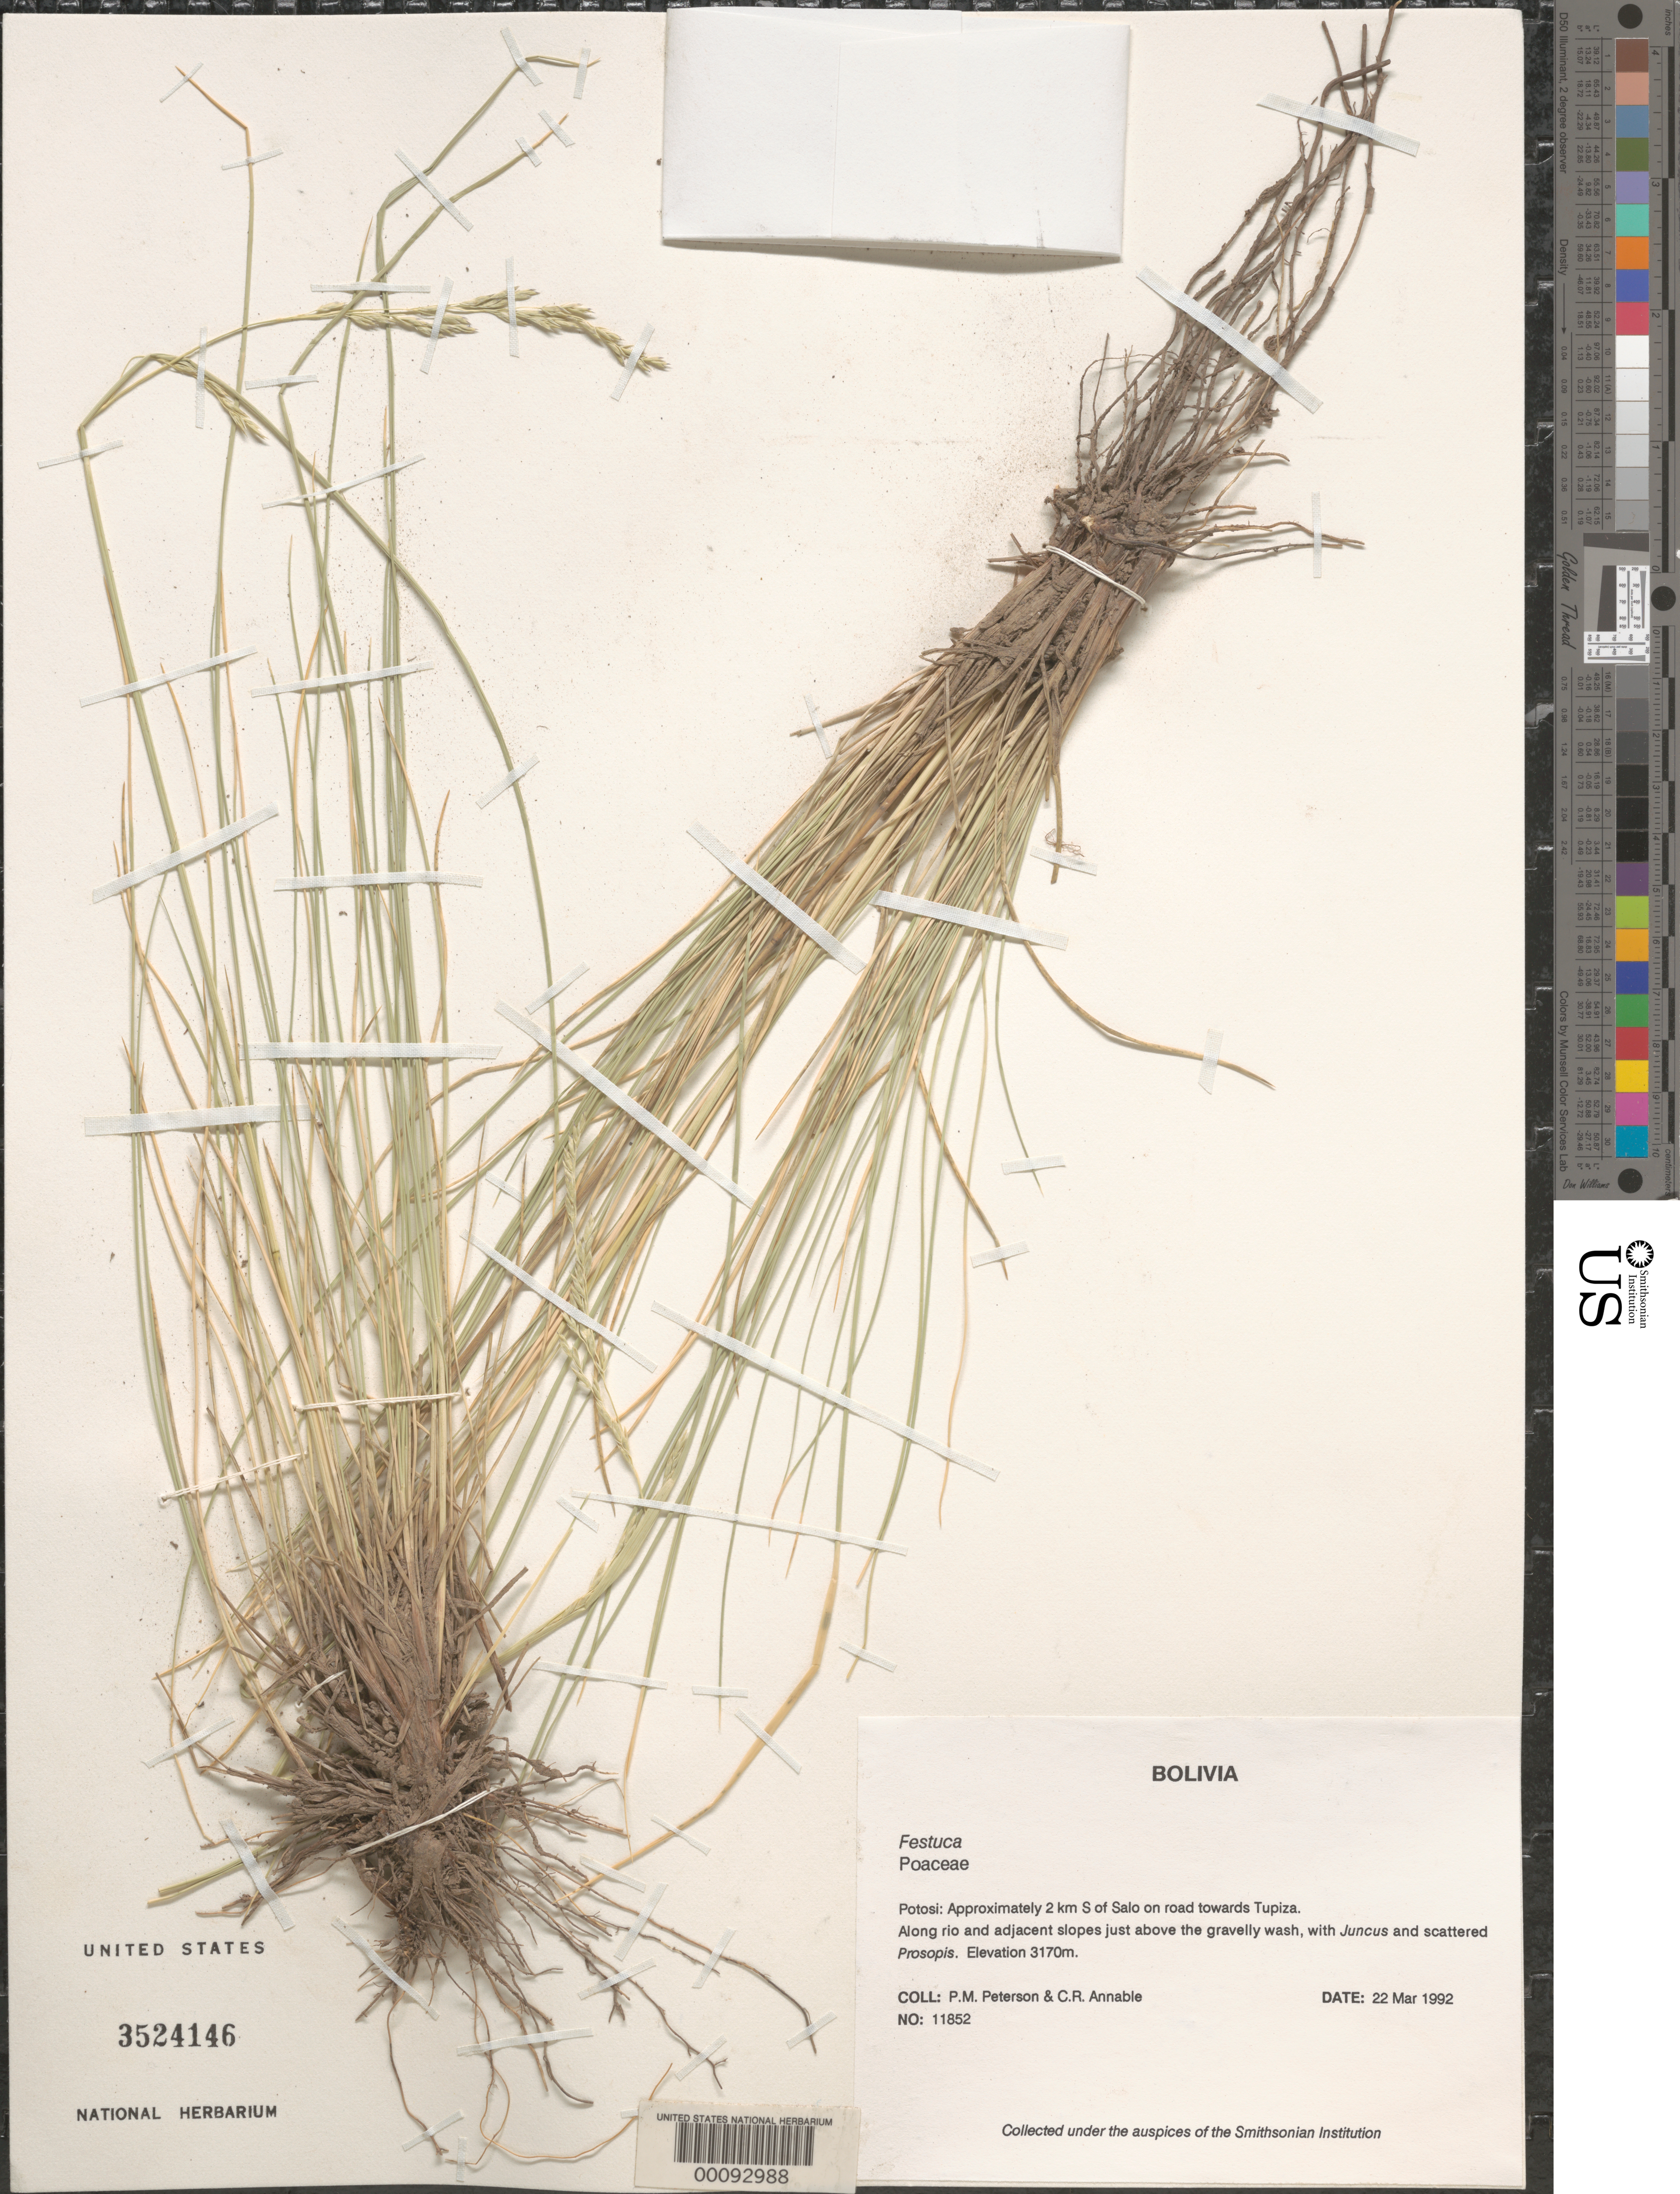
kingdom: Plantae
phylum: Tracheophyta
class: Liliopsida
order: Poales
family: Poaceae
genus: Festuca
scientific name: Festuca sp.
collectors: P. M. Peterson & C. R. Annable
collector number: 11852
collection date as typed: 22 Mar 1992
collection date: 1992-03-22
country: Bolivia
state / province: Potosi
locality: Approximately 2 km S of Salo on road towards Tupiza.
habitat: Along rio and adjacent slopes just above the gravelly wash, with Juncus and scattered Prosopis.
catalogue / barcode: US 3524146